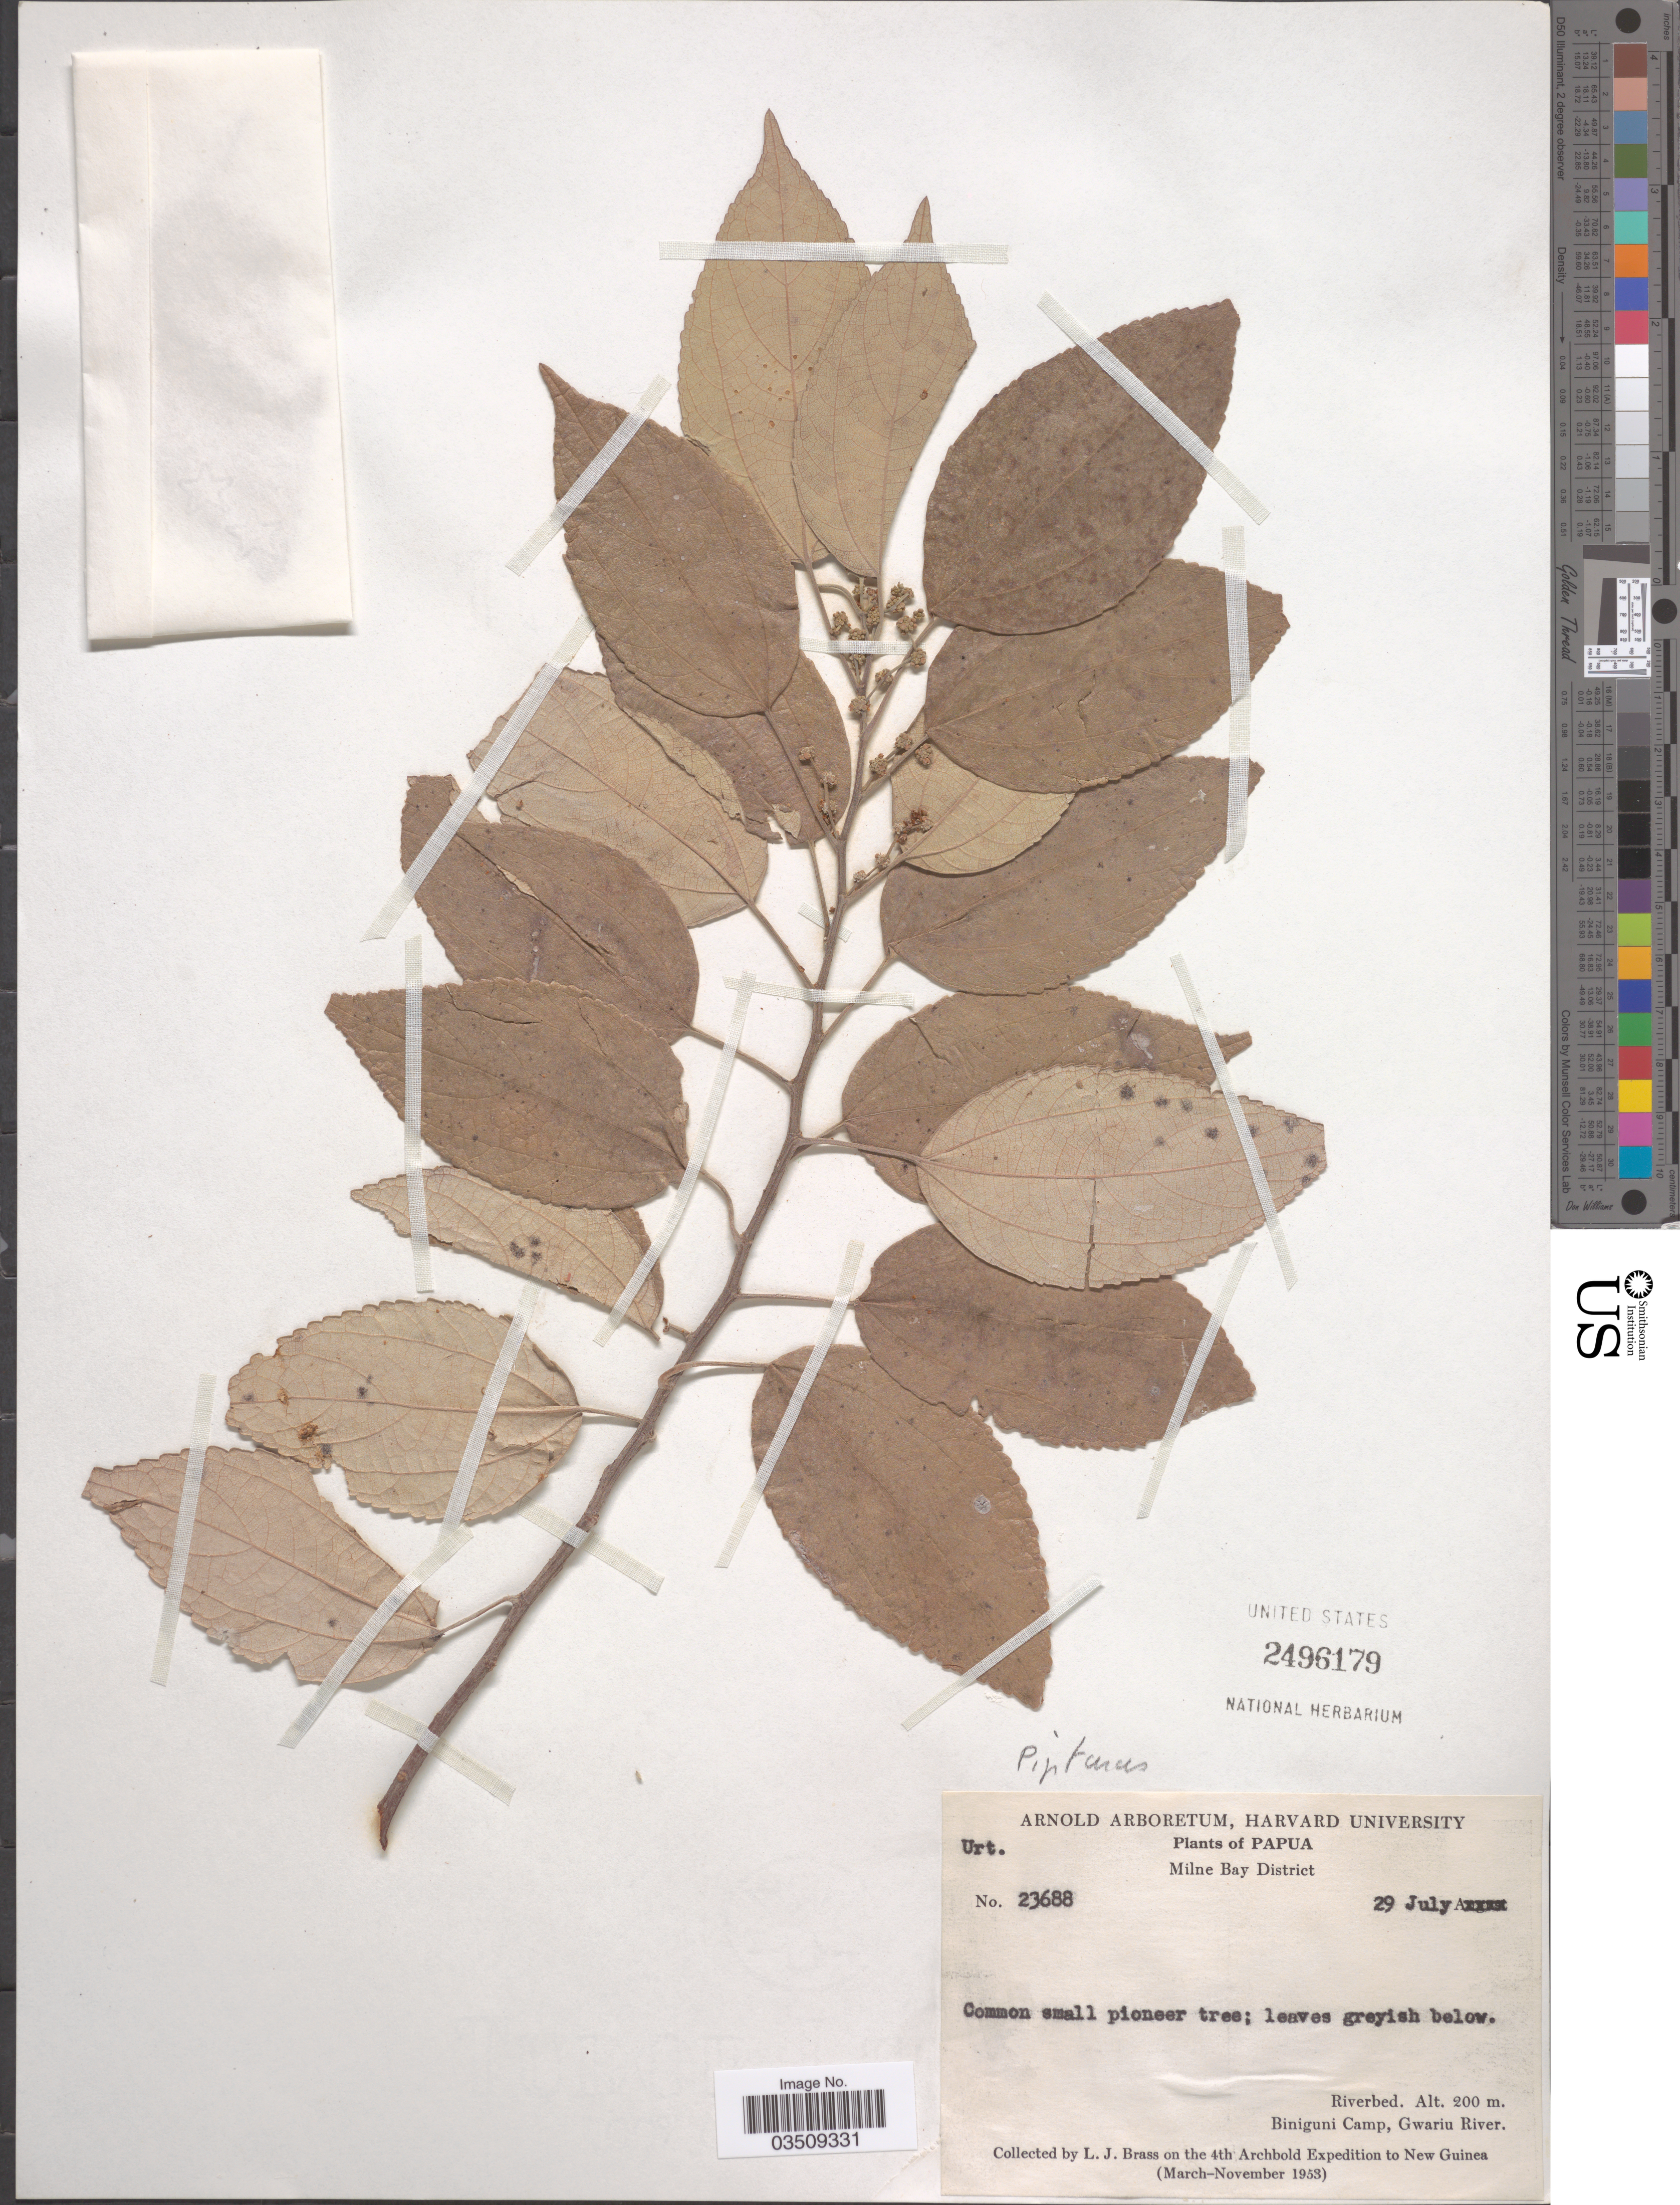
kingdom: Plantae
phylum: Tracheophyta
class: Magnoliopsida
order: Rosales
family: Urticaceae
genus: Pipturus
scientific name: Pipturus sp.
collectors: L. J. Brass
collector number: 23688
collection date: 1953-07-29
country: Papua New Guinea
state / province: Milne Bay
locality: Milne Bay District. Biniguni Camp, Gwariu River.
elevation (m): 200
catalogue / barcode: US 2496179